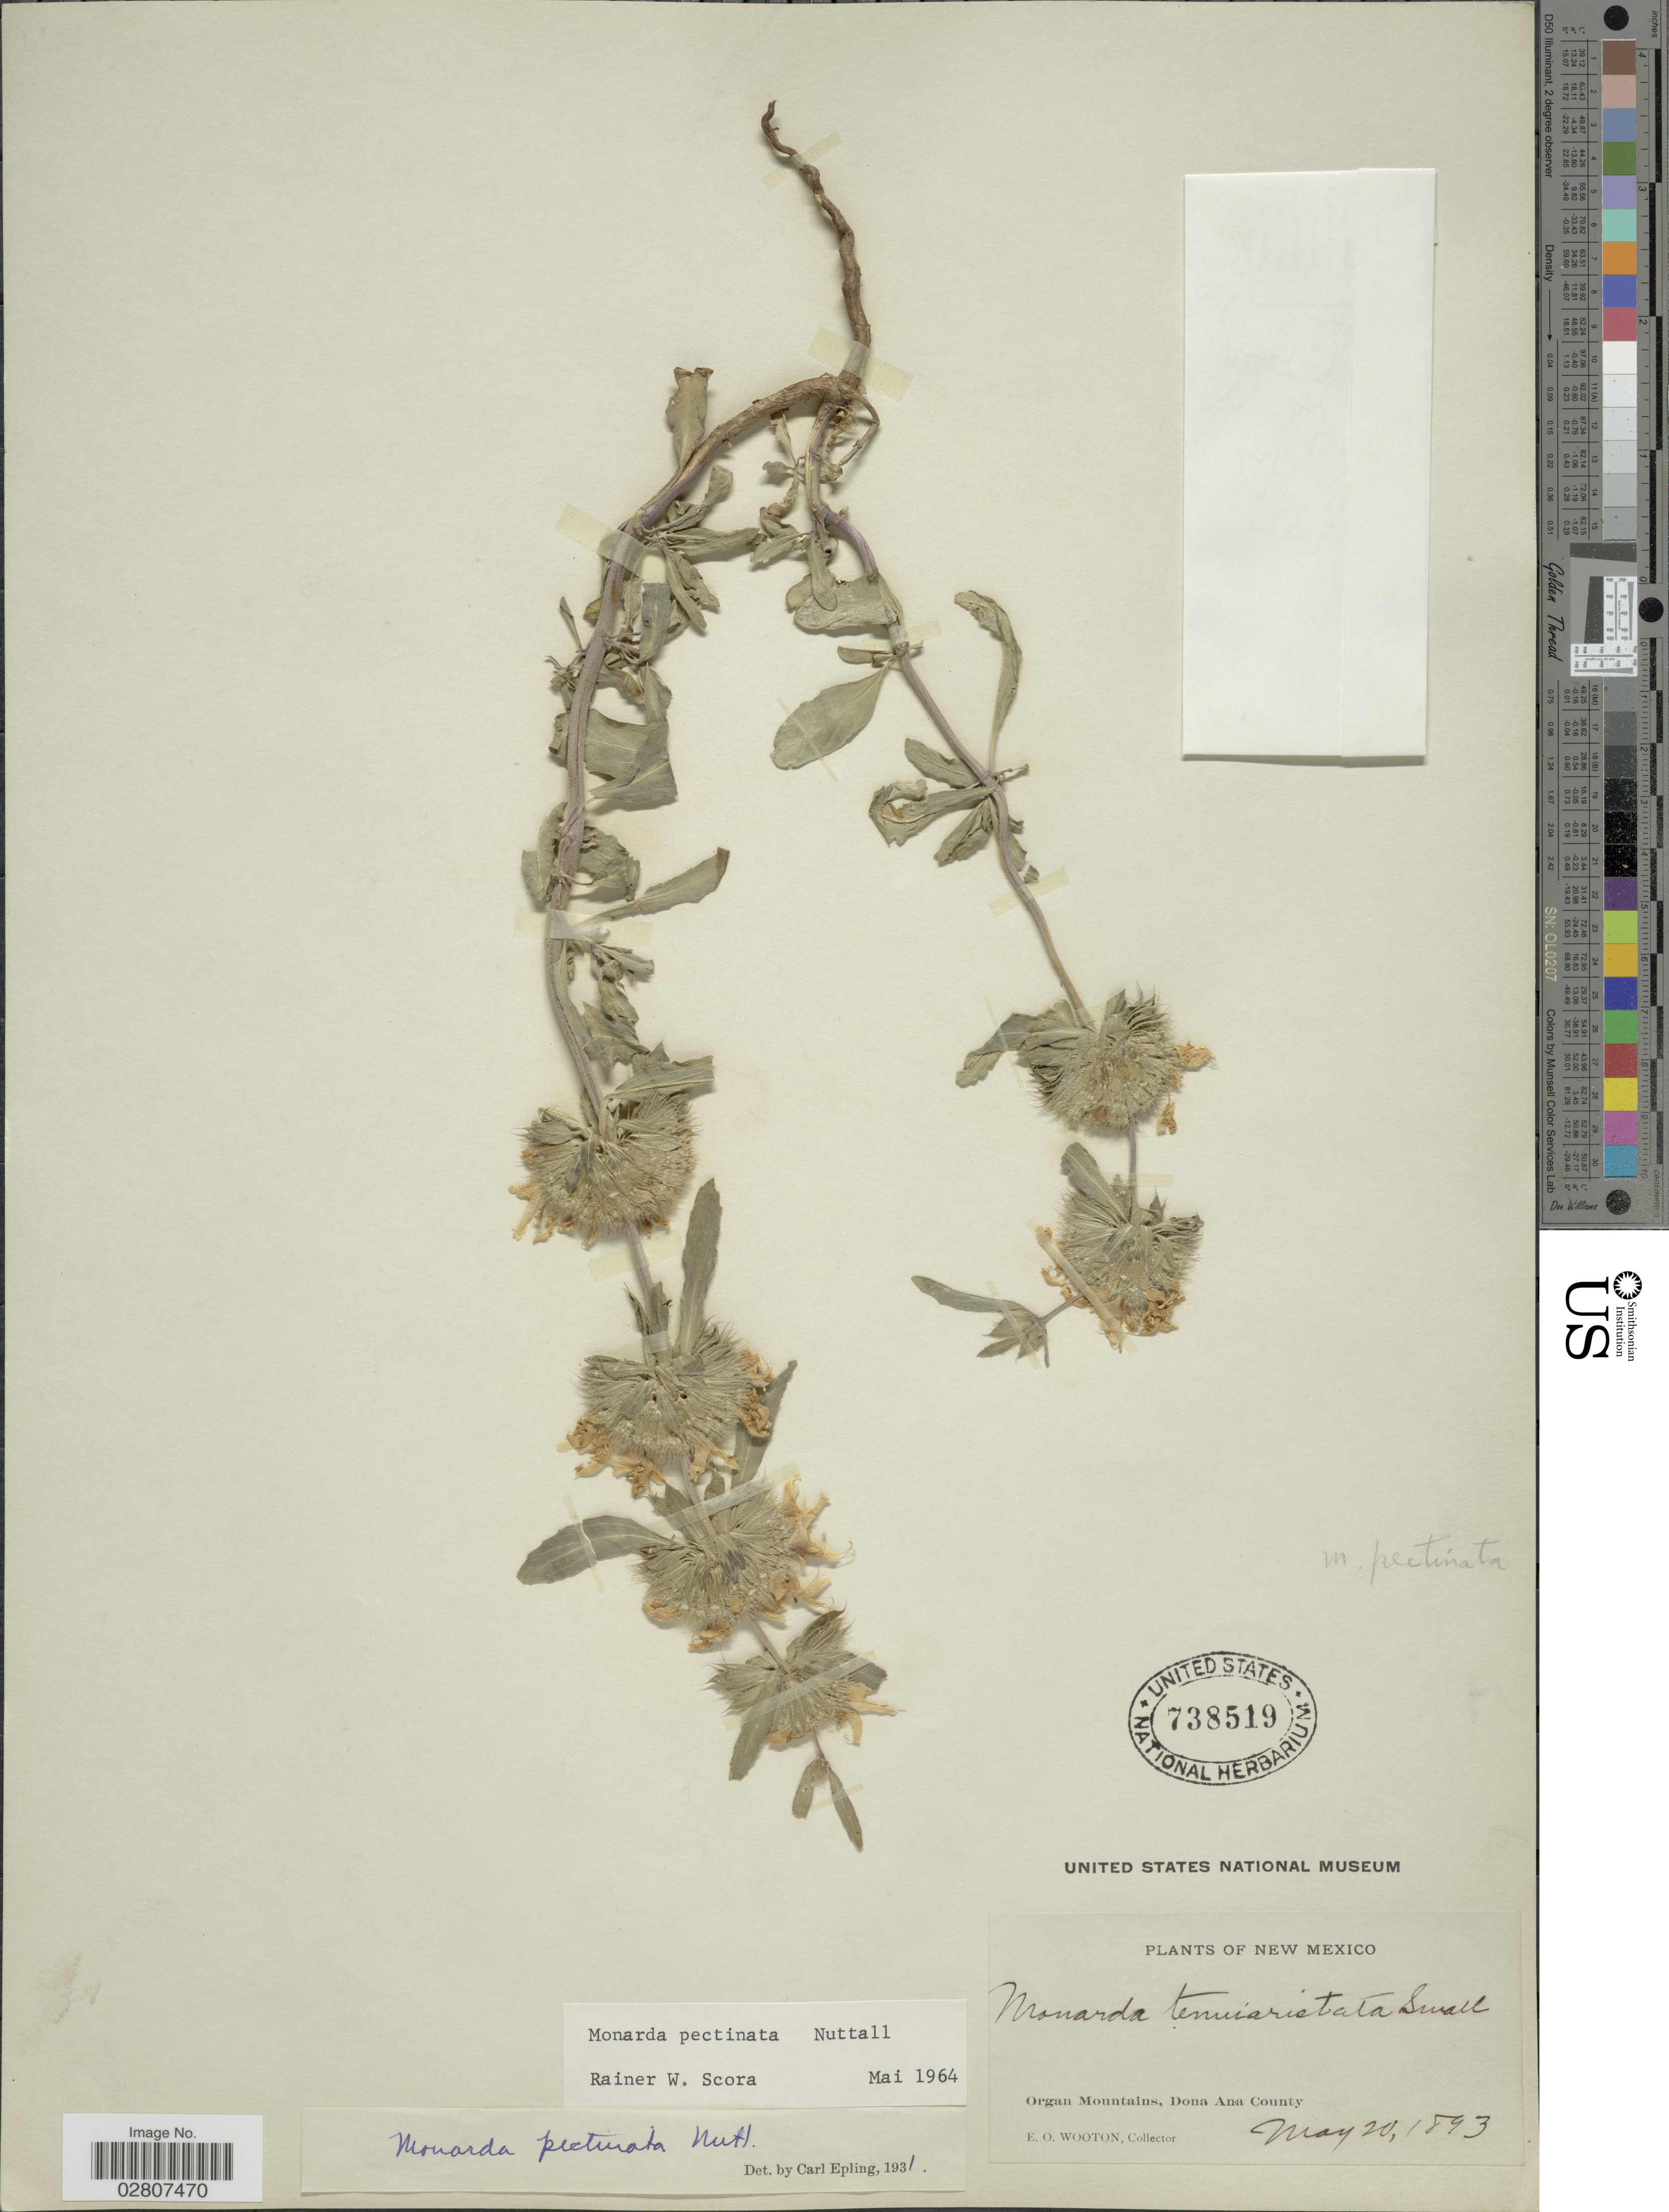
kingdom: Plantae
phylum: Tracheophyta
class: Magnoliopsida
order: Lamiales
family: Lamiaceae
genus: Monarda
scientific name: Monarda pectinata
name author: Nutt.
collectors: E. O. Wooton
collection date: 1893-05-20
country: United States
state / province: New Mexico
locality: Organ Mountains, Dona Ana County.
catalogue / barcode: US 738519